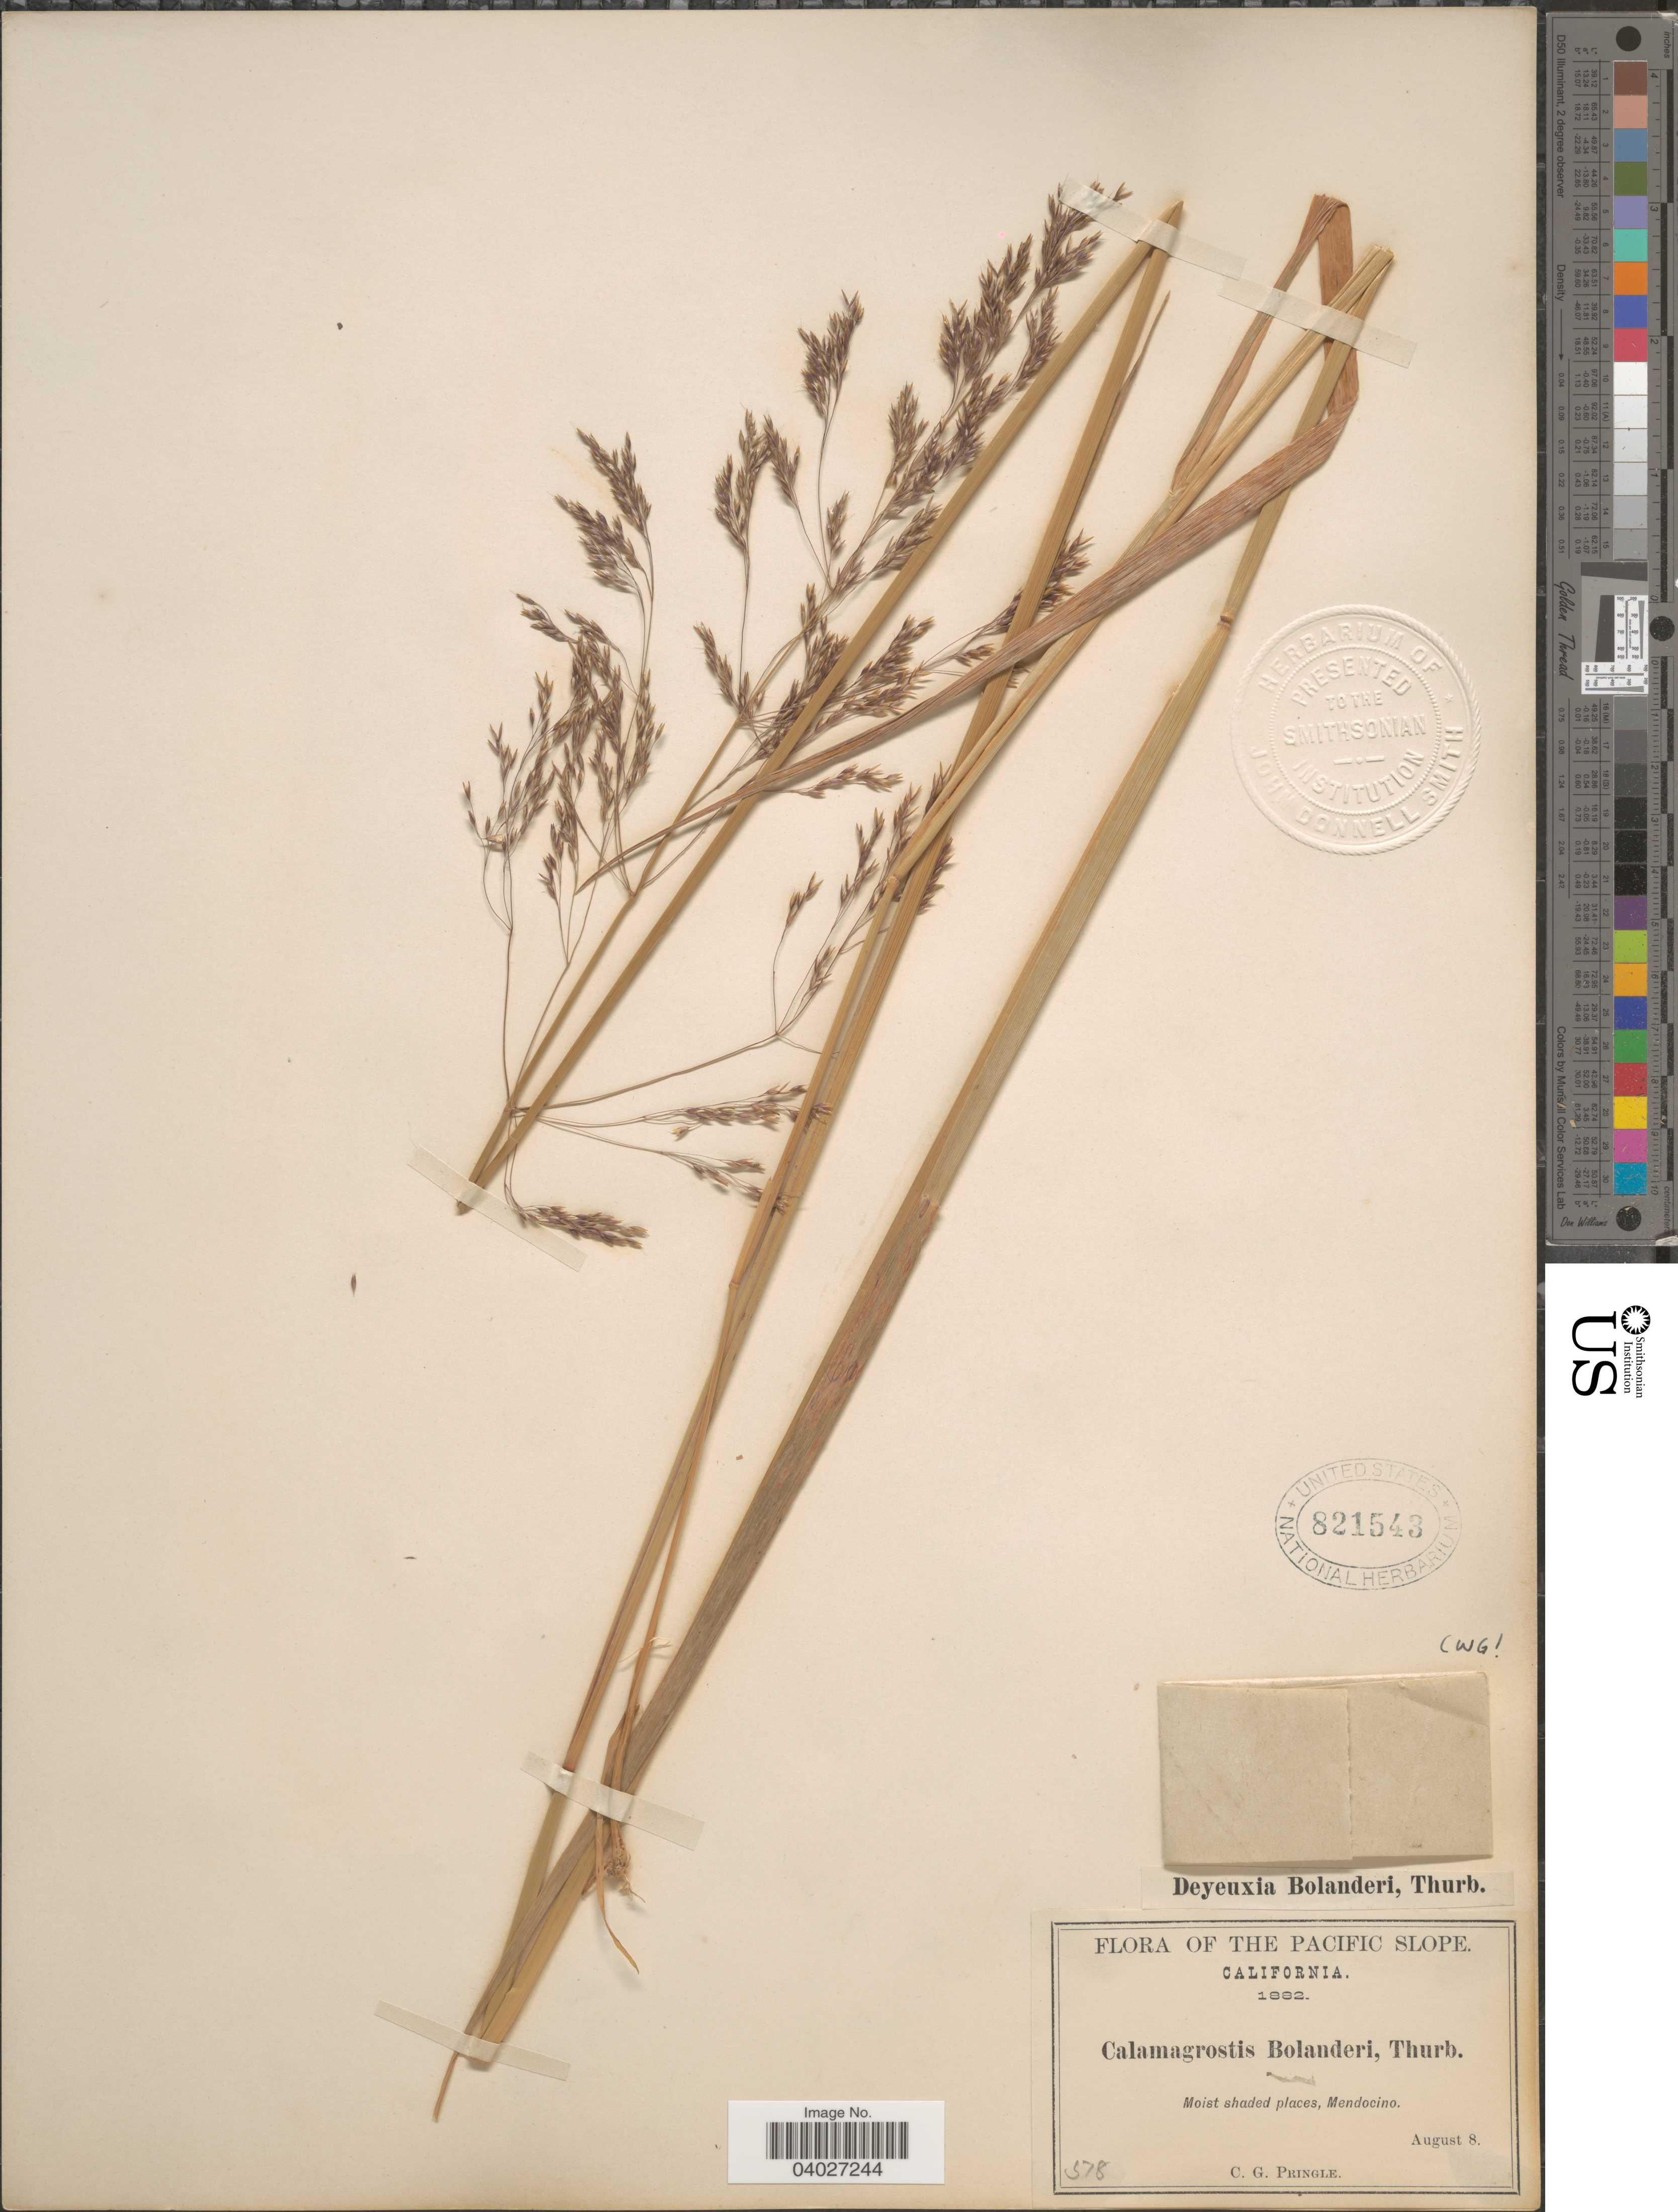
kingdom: Plantae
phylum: Tracheophyta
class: Liliopsida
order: Poales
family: Poaceae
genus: Calamagrostis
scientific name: Calamagrostis bolanderi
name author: Thurb.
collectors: C. G. Pringle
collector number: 578?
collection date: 1882-08-08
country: United States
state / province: California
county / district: Mendocino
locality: The Pacific Slope. Moist shaded places, Mendocino.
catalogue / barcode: US 821543